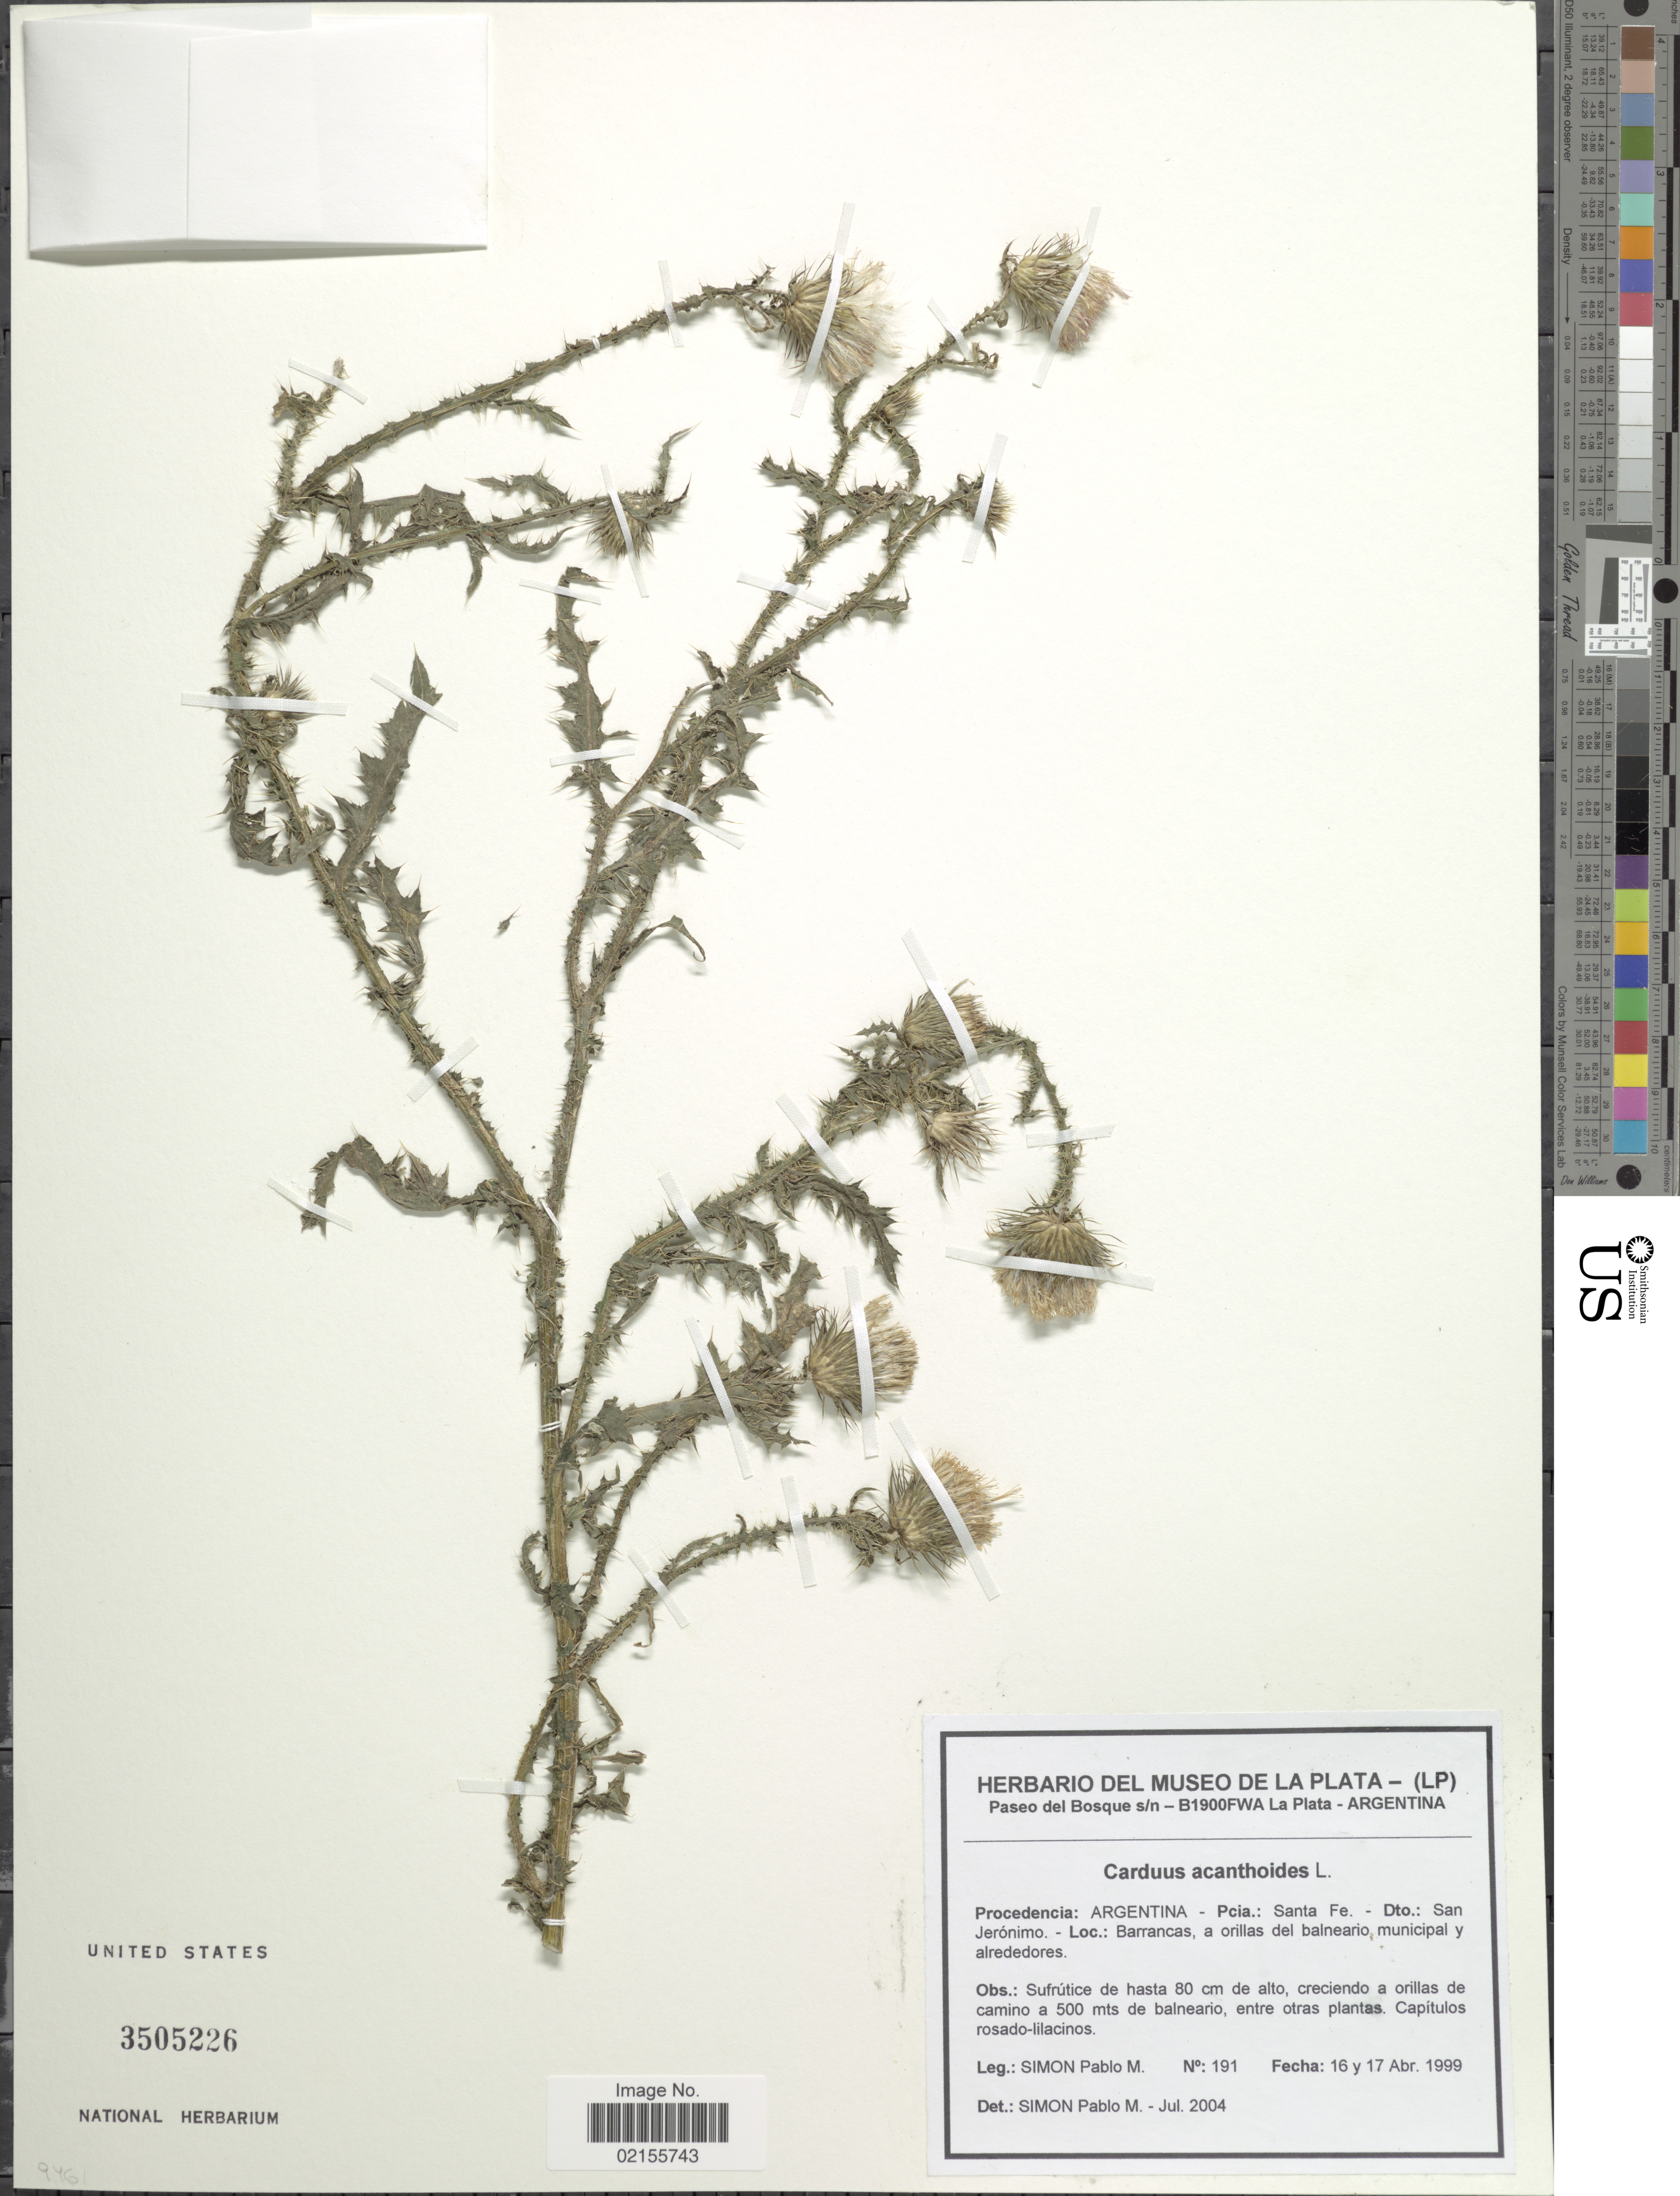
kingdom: Plantae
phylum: Tracheophyta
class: Magnoliopsida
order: Asterales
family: Asteraceae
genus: Carduus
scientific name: Carduus acanthoides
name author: L.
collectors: P. M. Simón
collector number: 191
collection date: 1999-04-16/1999-04-17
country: Argentina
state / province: Santa Fe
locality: Dto San Jerónimo, Barrancas, a orillas del balneario municipal y alredeores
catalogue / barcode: US 3505226